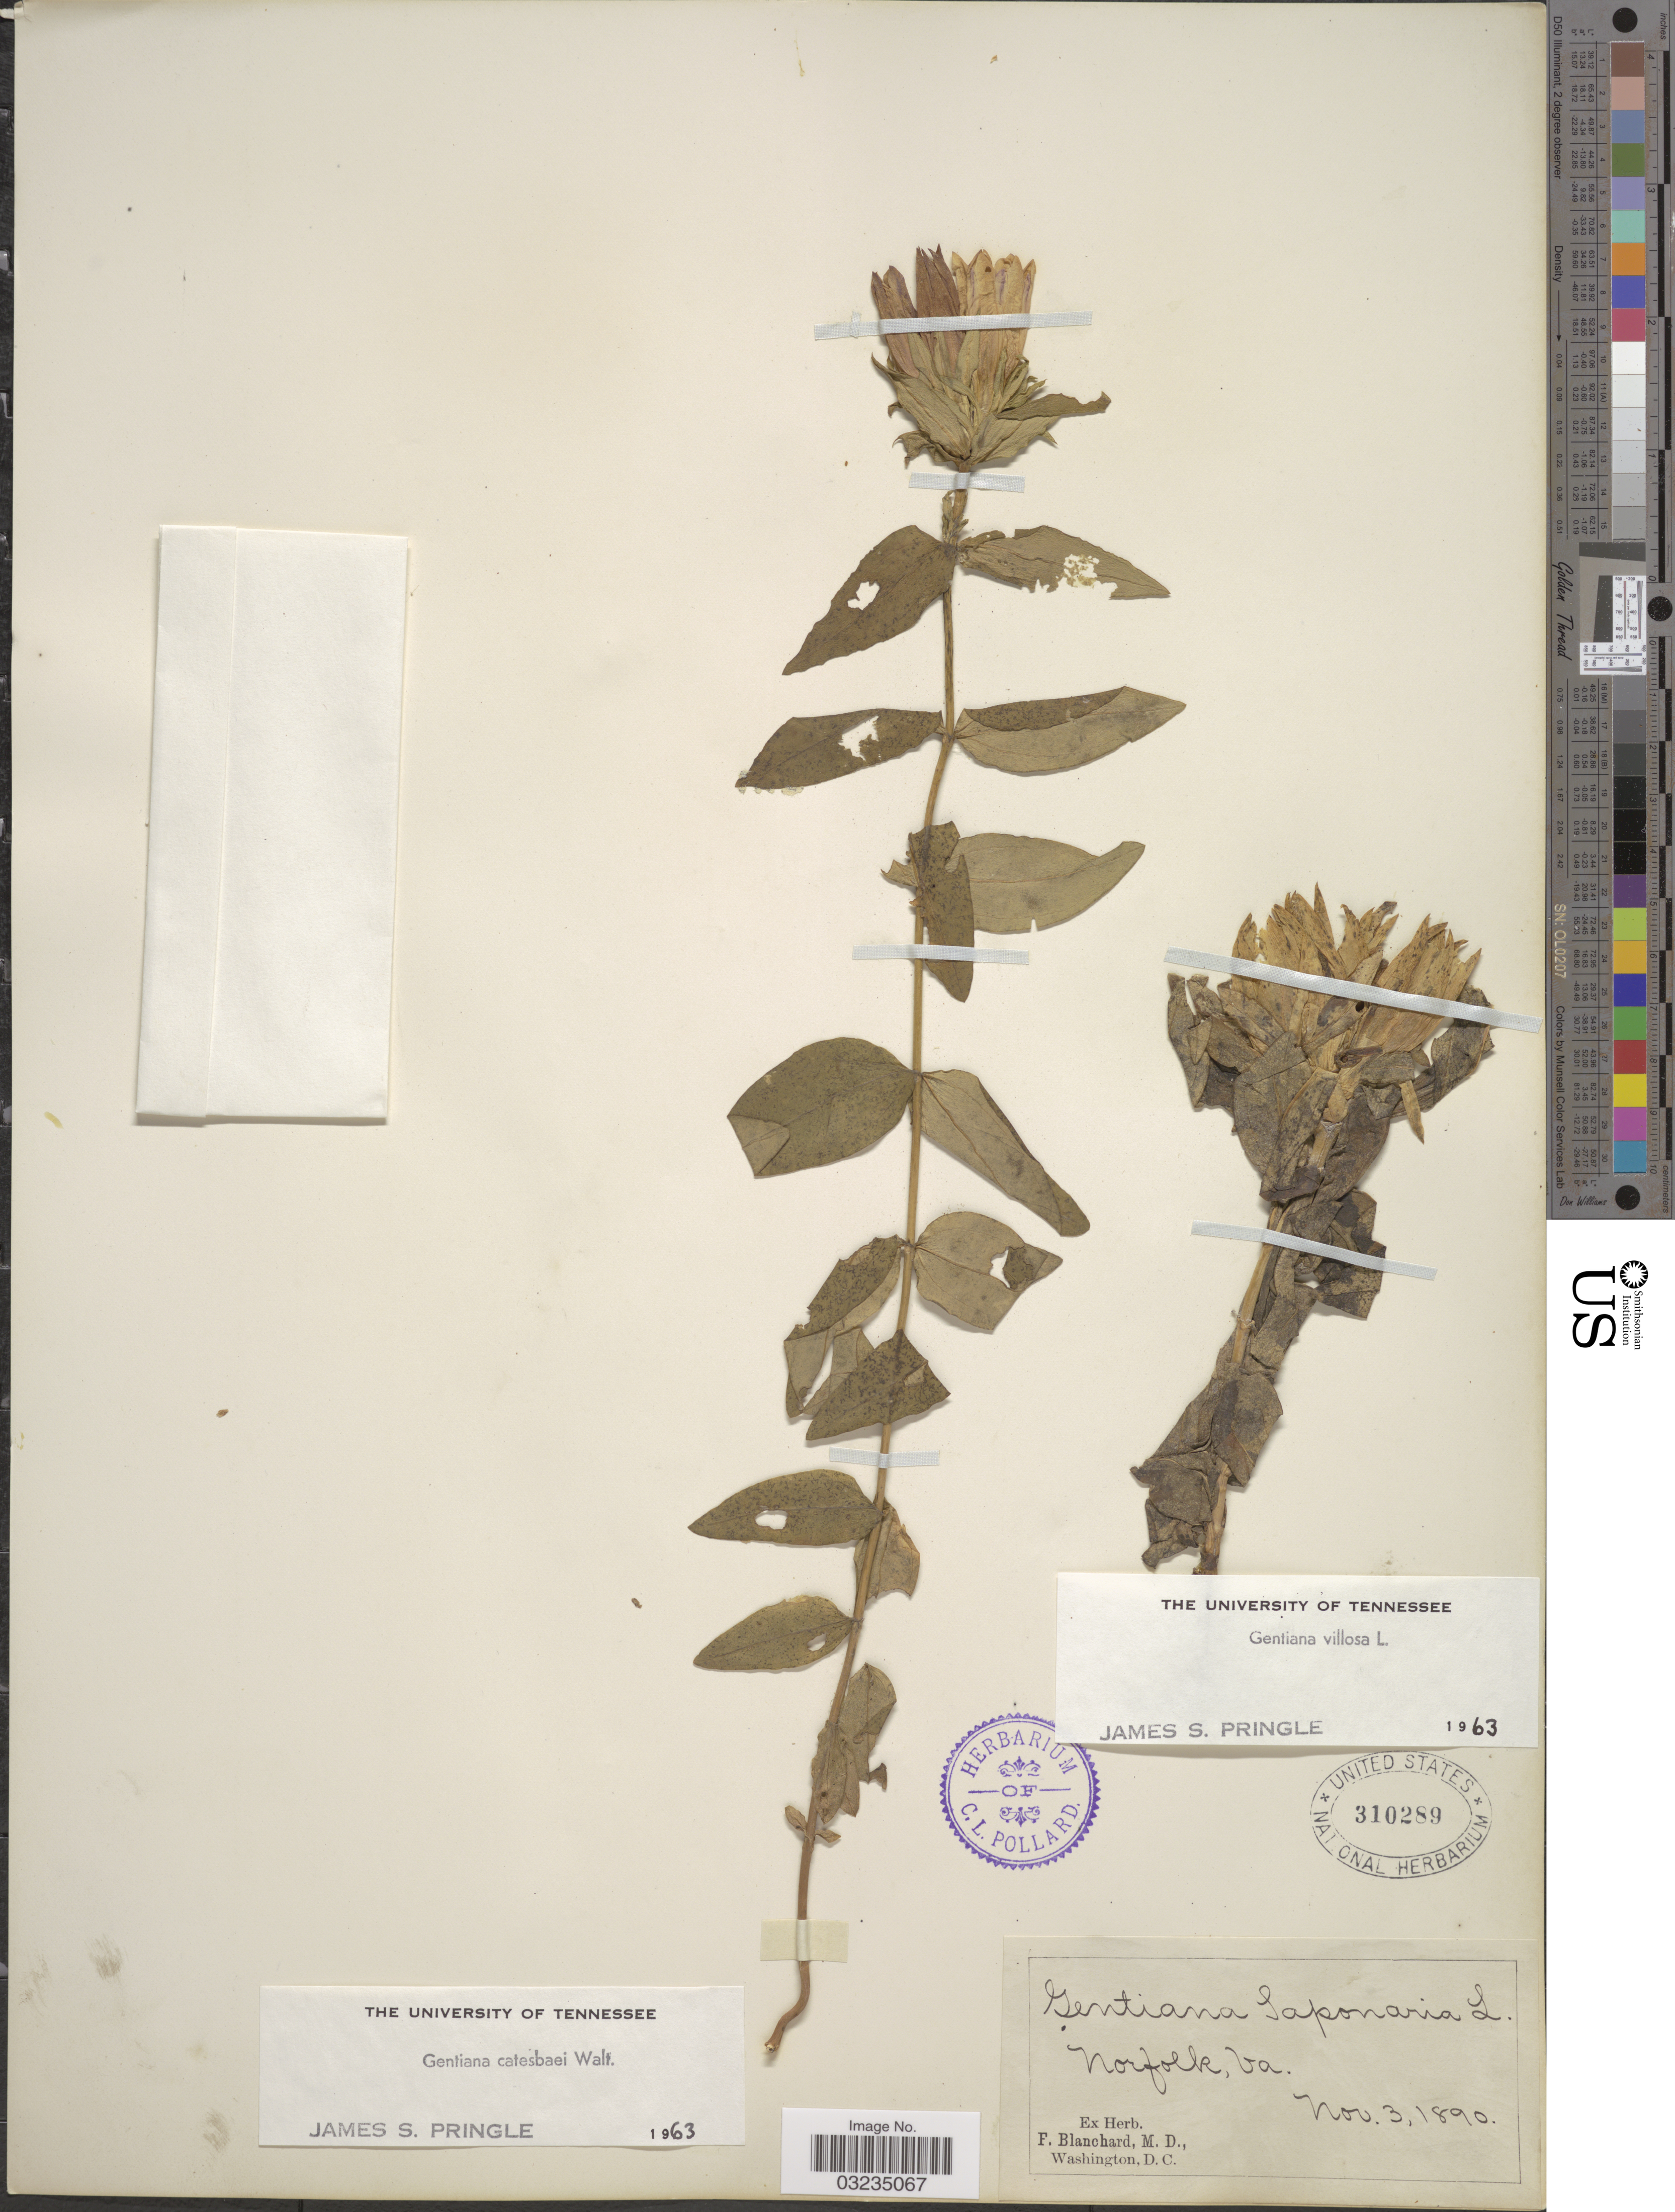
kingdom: Plantae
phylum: Tracheophyta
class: Magnoliopsida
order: Gentianales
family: Gentianaceae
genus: Gentiana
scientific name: Gentiana villosa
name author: L.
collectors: F. Blanchard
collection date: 1890-11-03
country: United States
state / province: Virginia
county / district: City of Norfolk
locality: Norfolk, Va.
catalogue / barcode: US 310289